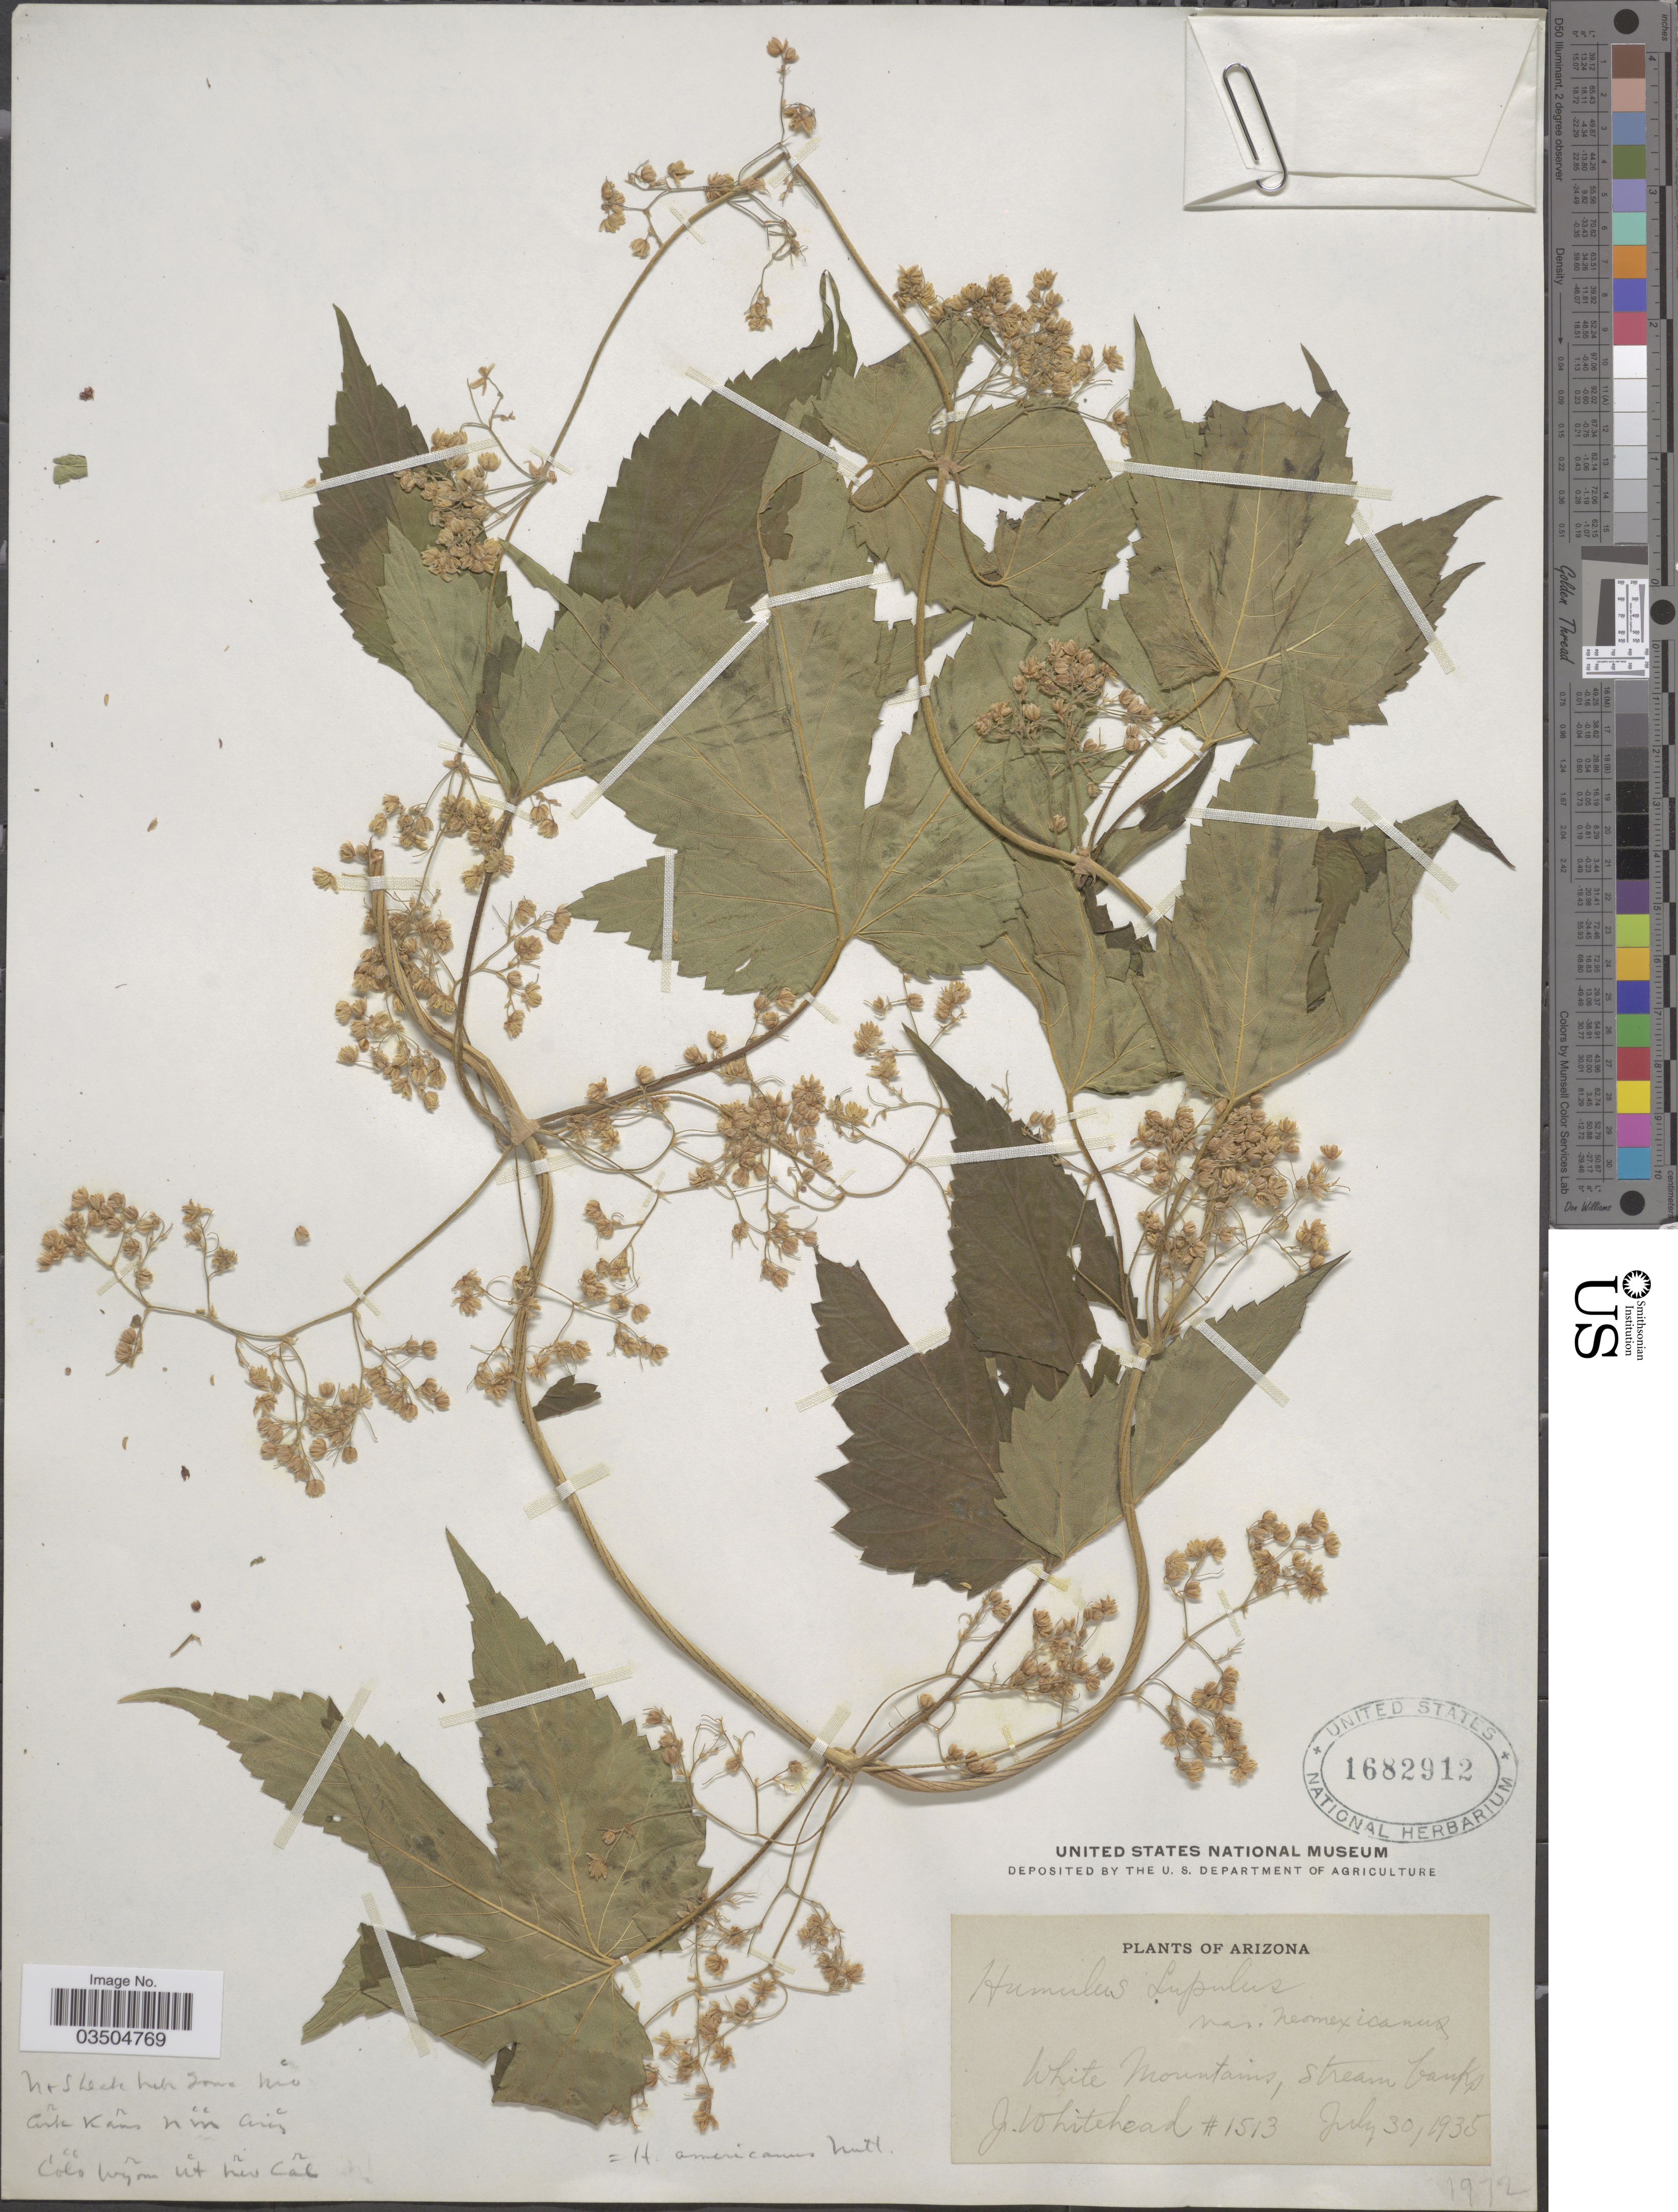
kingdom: Plantae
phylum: Tracheophyta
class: Magnoliopsida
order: Rosales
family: Cannabaceae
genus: Humulus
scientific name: Humulus neomexicanus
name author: (A. Nelson & Cockerell) Rydb.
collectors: J. Whitehead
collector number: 1513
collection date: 1935-07-30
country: United States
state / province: Arizona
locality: White Mountains, Stream banks.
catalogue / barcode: US 1682912